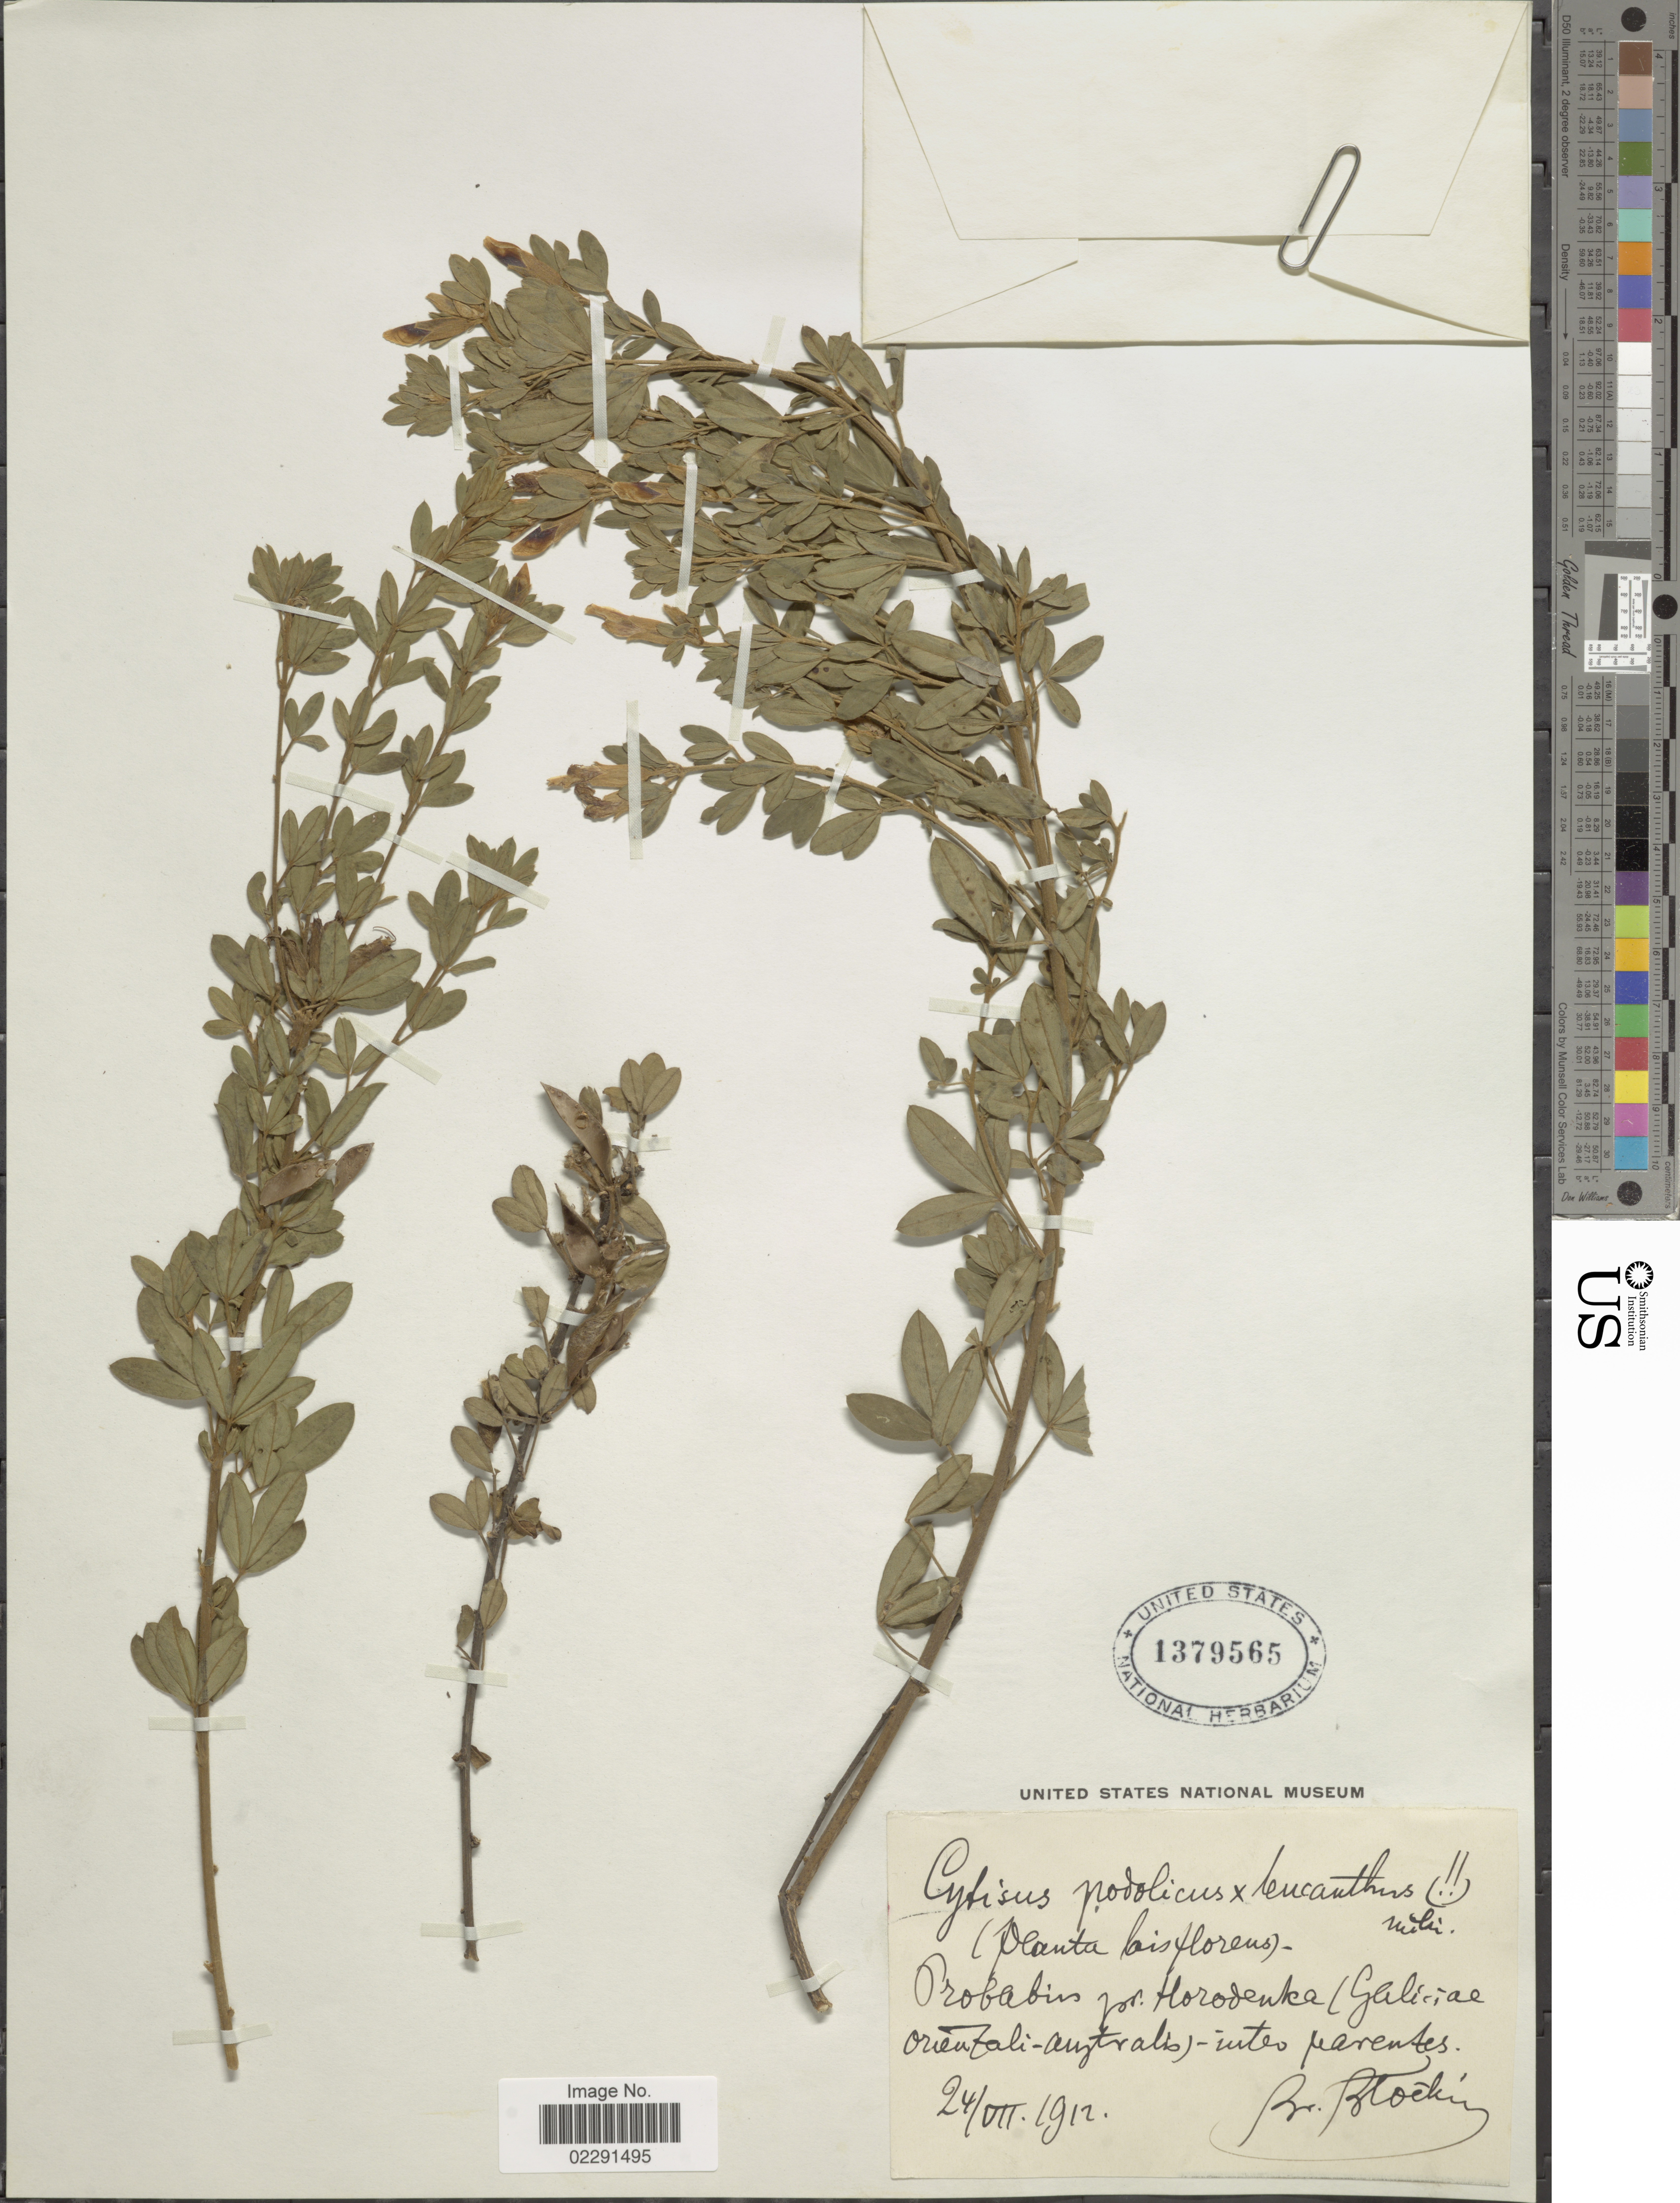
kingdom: Plantae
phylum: Tracheophyta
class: Magnoliopsida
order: Fabales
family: Fabaceae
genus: Cytisus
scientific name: Cytisus podolicus x C. leucanthus Waldst. & Kit.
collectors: B. Blocki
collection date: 1912-07-24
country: Ukraine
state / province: Ivano-Frankivs'k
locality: Probabin pr. Horodenka (Galiciae orientali-australis)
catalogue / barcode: US 1379565